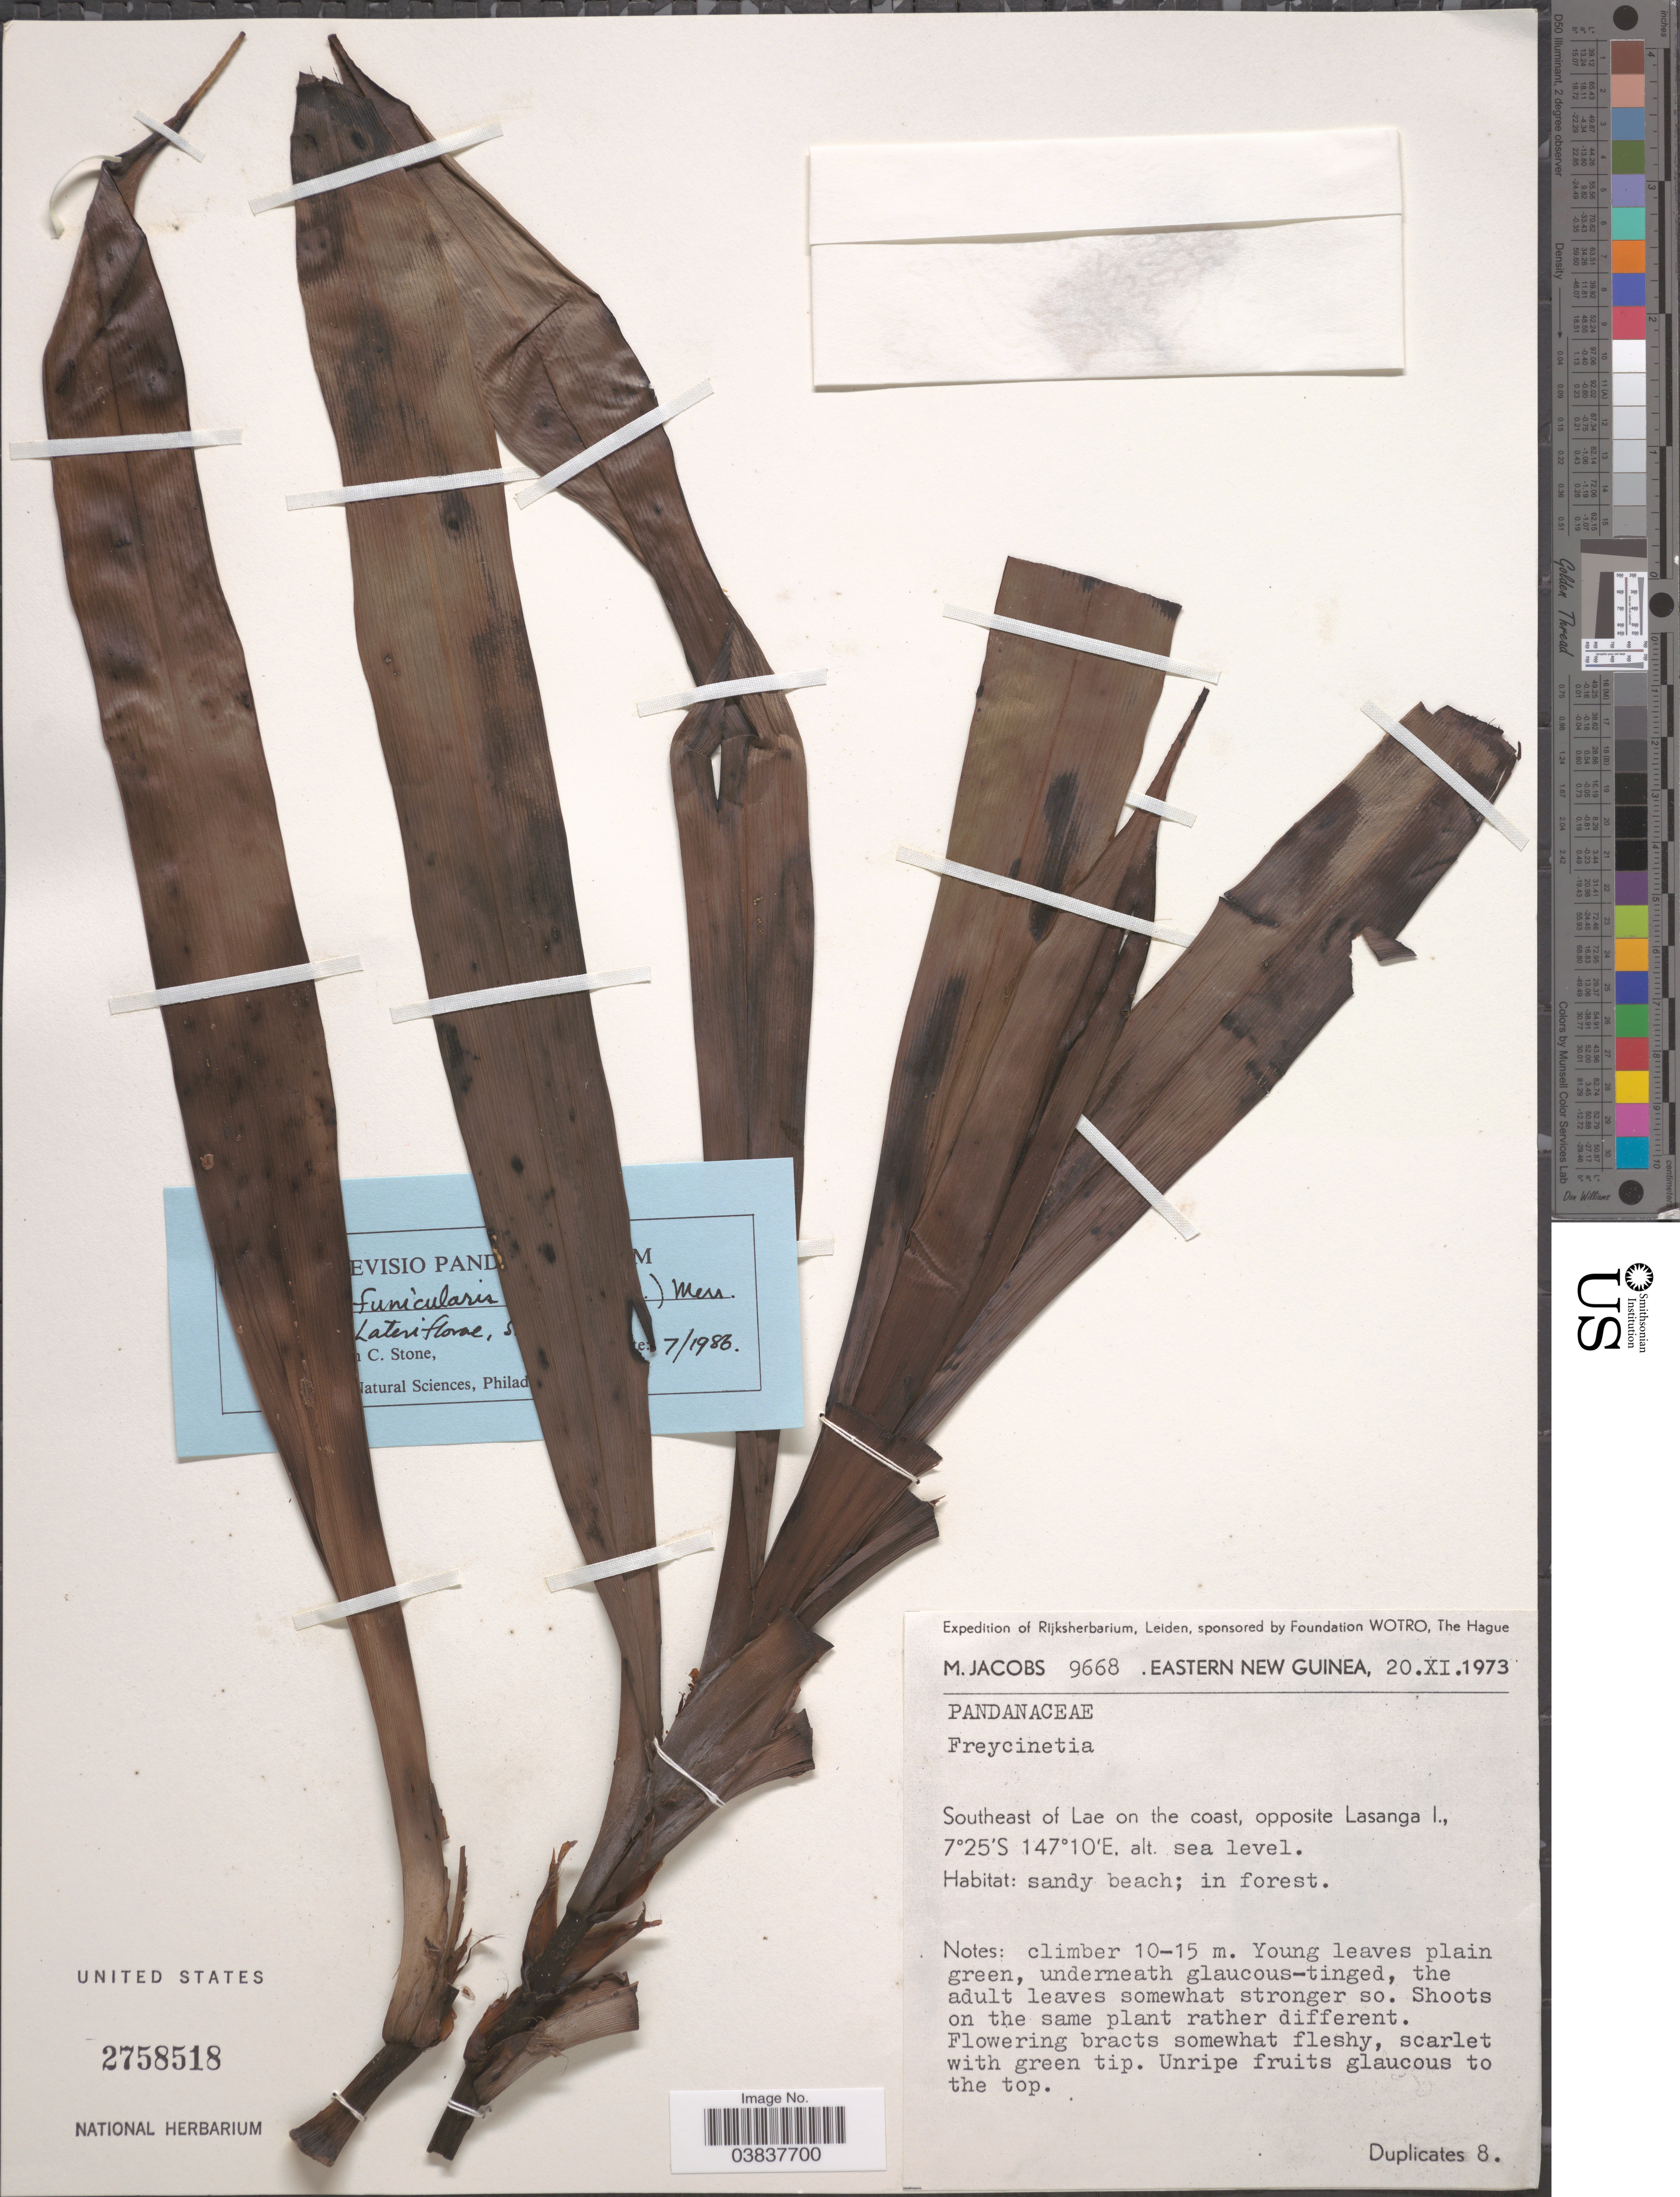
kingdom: Plantae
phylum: Tracheophyta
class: Liliopsida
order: Pandanales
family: Pandanaceae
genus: Freycinetia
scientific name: Freycinetia funicularis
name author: (Sav.) Merr.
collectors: M. Jacobs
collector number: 9668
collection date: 1973-11-20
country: Papua New Guinea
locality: Eastern New Guinea. Southeast of Lae on the coast, opposite Lasanga I.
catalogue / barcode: US 2758518